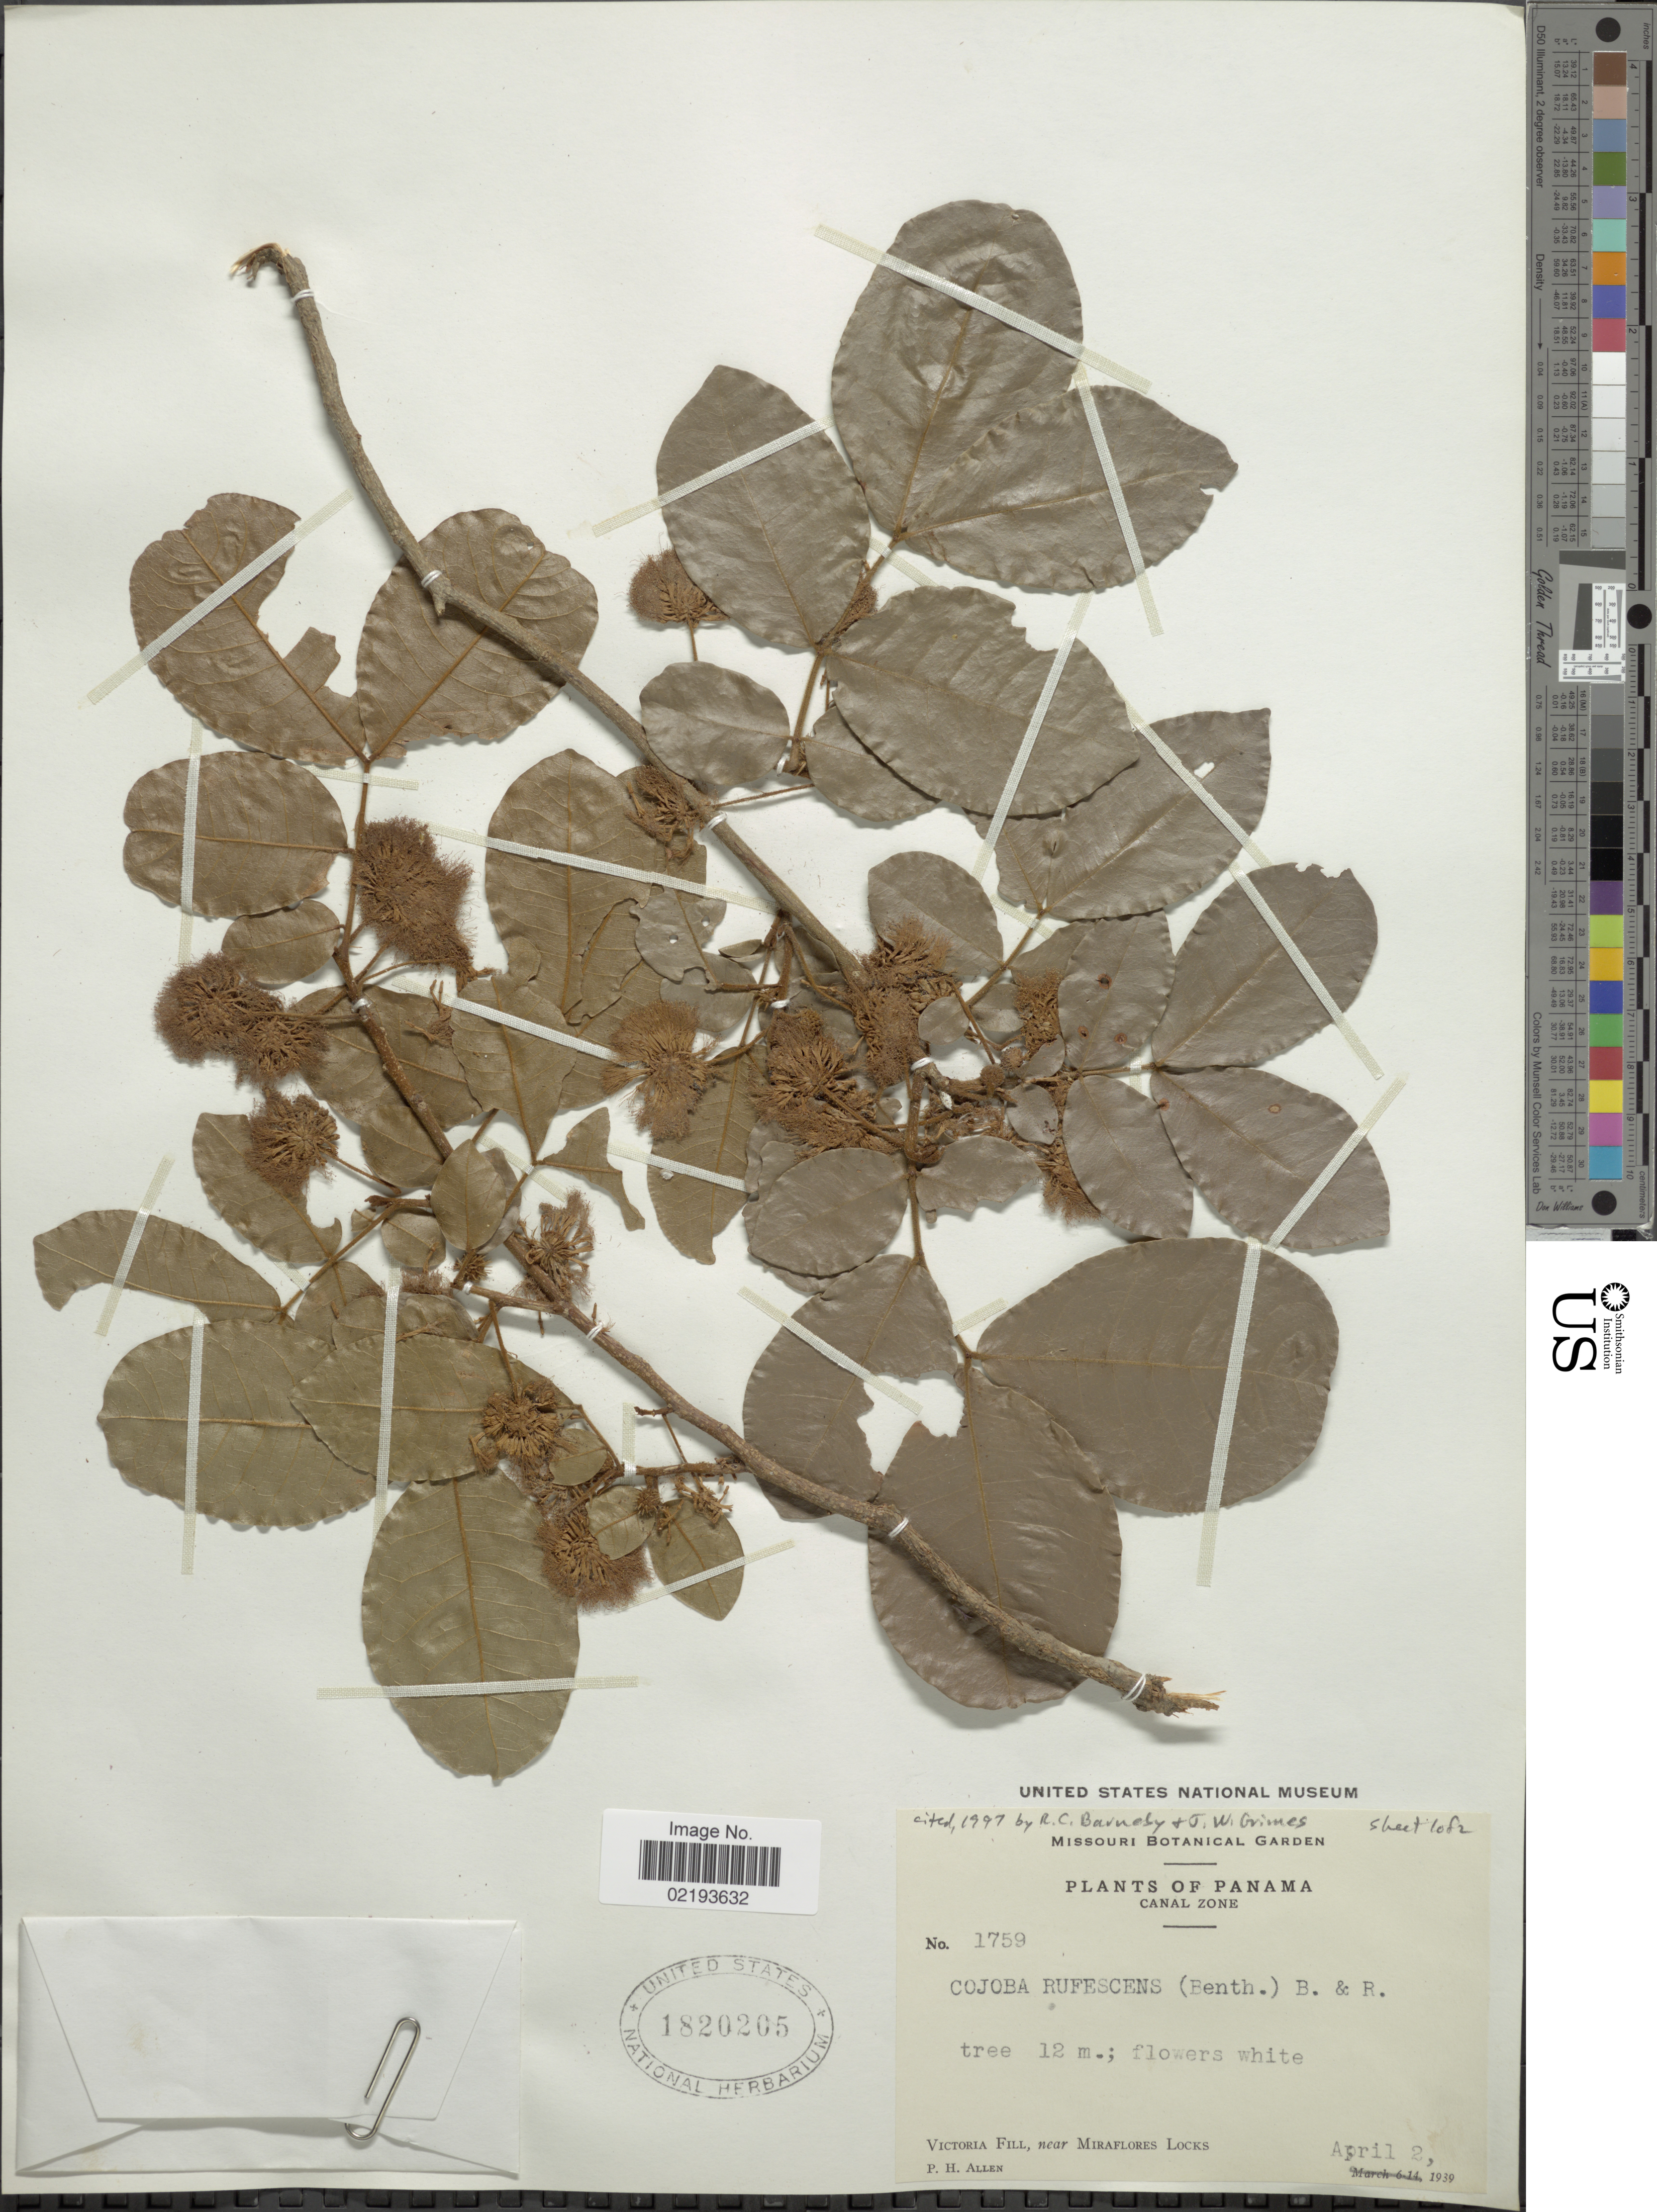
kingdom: Plantae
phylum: Tracheophyta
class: Magnoliopsida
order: Fabales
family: Fabaceae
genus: Cojoba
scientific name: Cojoba rufescens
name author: (Benth.) Britton & Rose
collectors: P. H. Allen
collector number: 1759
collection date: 1939-04-02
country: Panama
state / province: Panamá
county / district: Canal Zone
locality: Canal Zone, Victoria Fill, near Miraflores Locks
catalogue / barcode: US 1820205